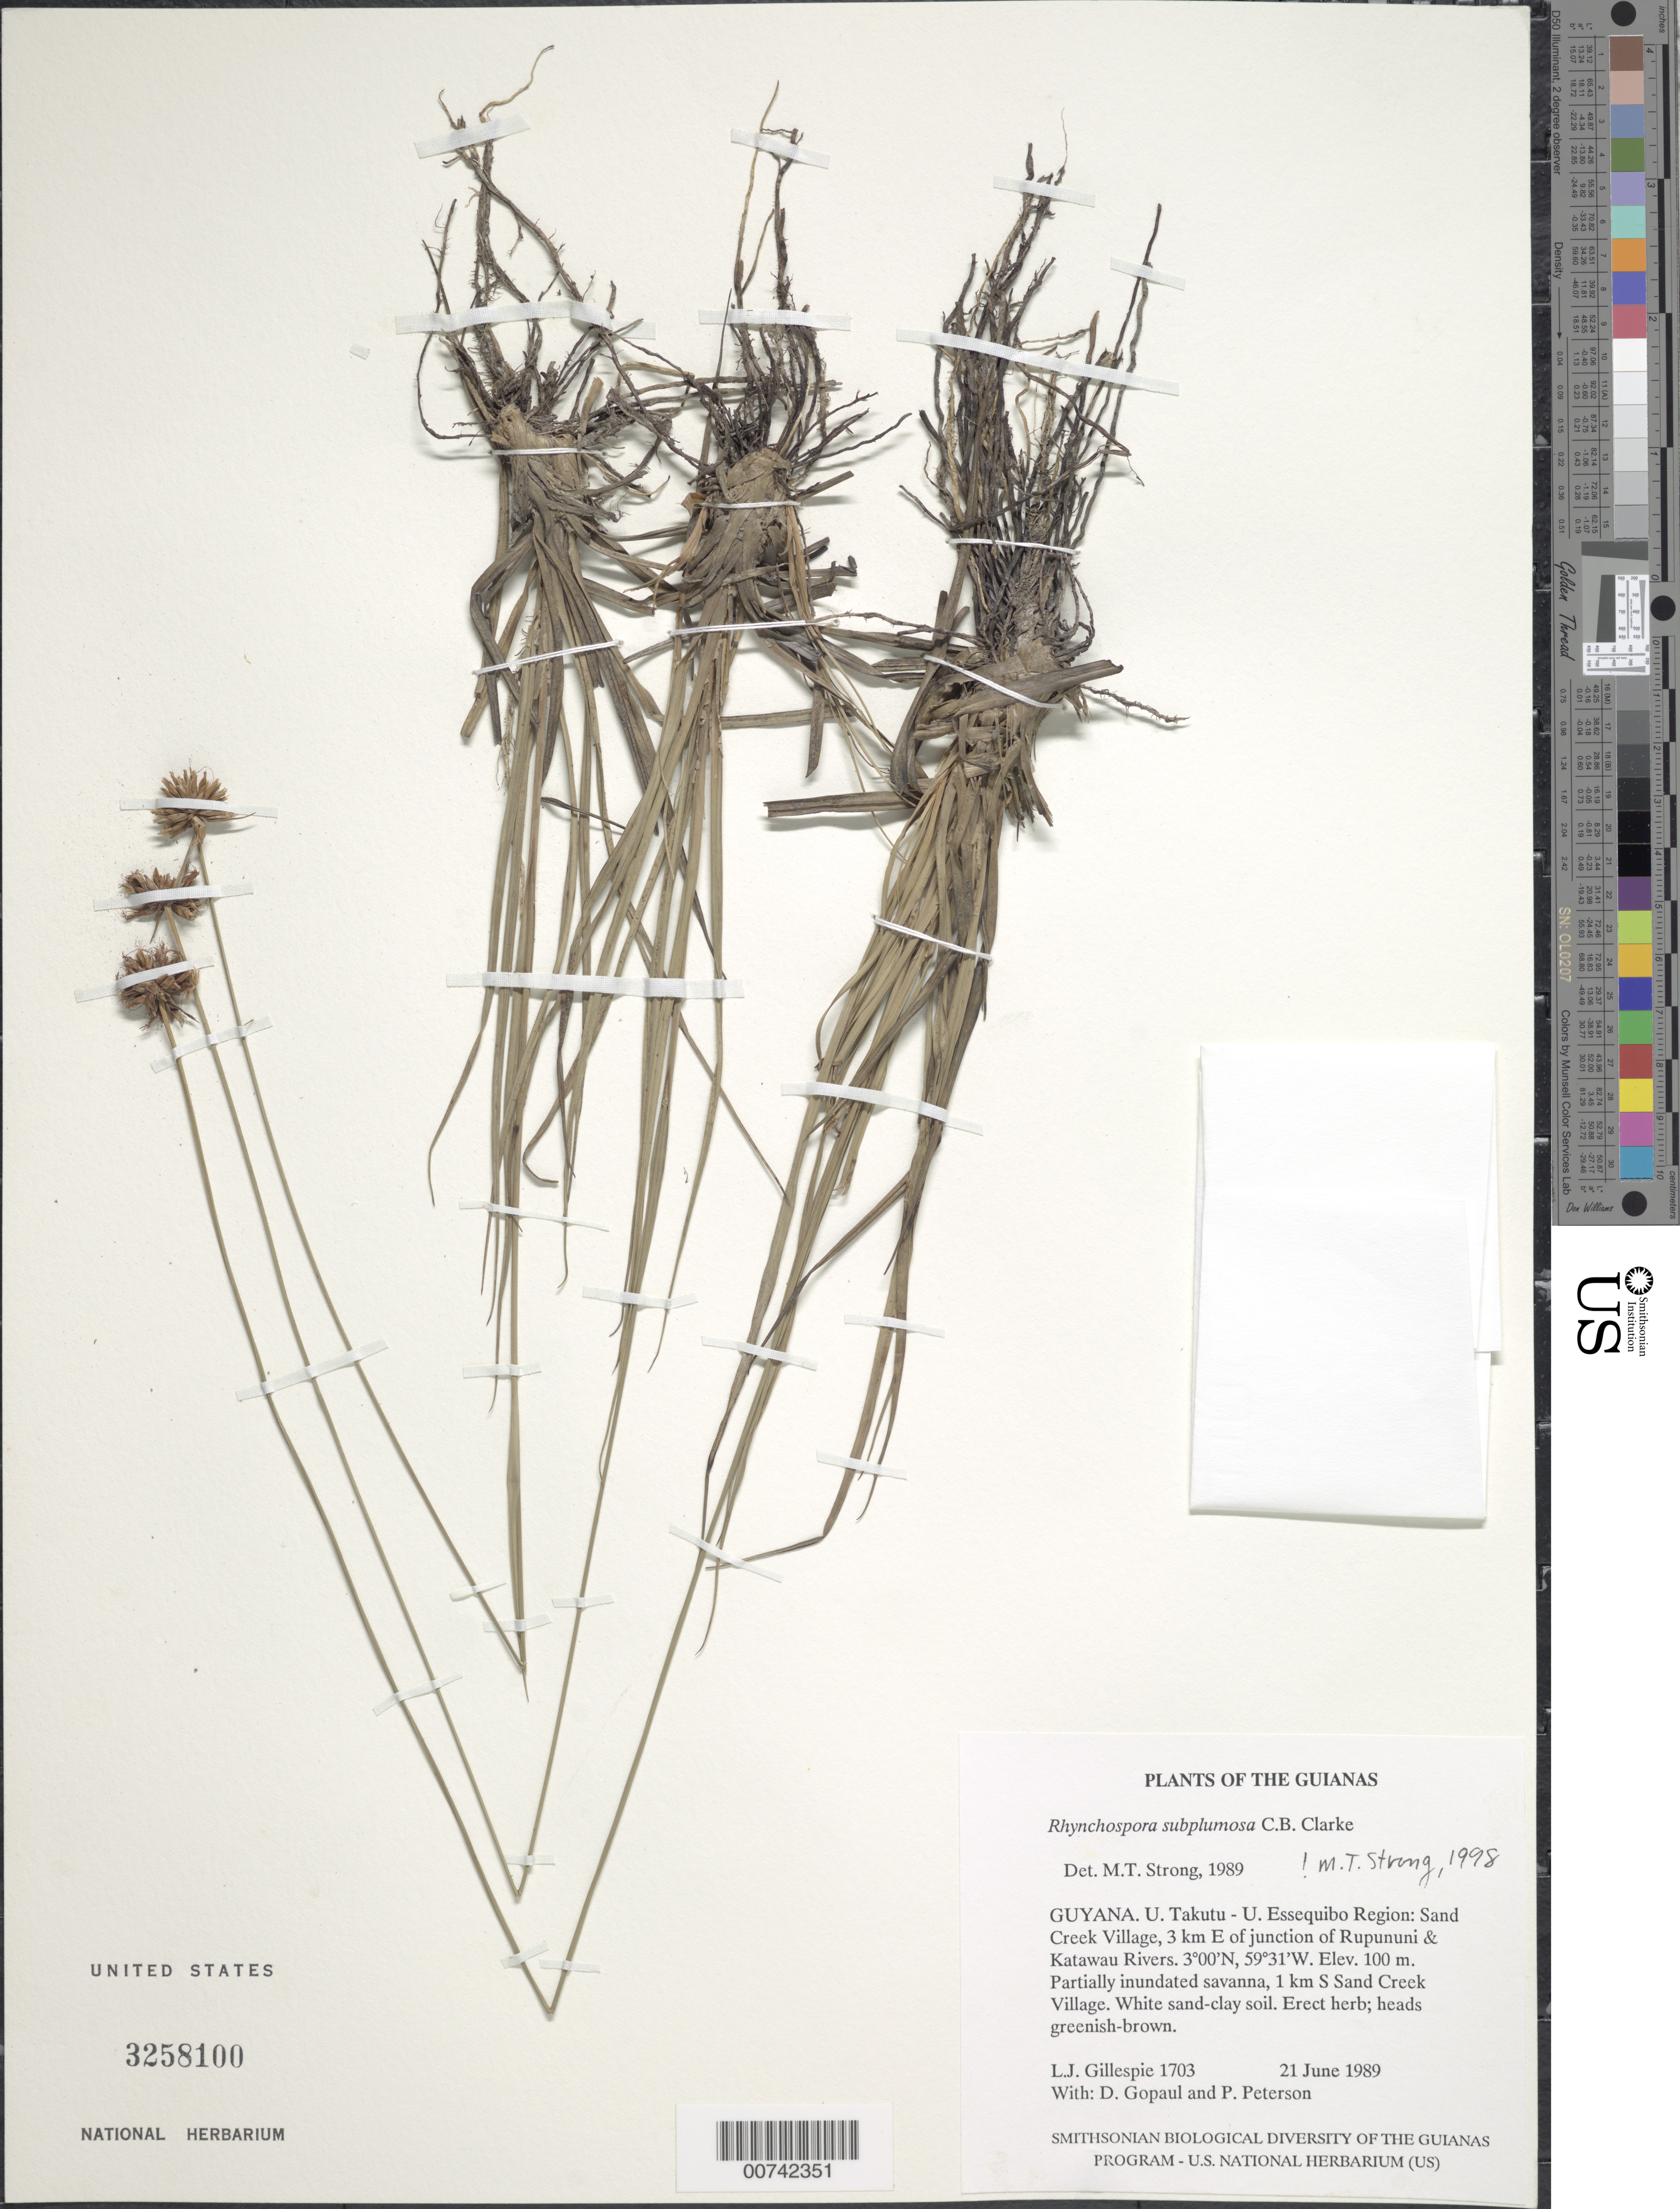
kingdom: Plantae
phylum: Tracheophyta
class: Liliopsida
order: Poales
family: Cyperaceae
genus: Rhynchospora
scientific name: Rhynchospora subplumosa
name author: C.B. Clarke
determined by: Alves, K.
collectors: L. J. Gillespie, D. Gopaul & P. M. Peterson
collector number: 1703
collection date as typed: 21 June 1989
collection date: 1989-06-21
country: Guyana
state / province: U. Takutu-U. Essequibo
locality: Sand Creek Village, 3 km E of junction of Rupununi & Katawau Rivers. 1 km S of village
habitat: Partially inundated savanna. White sand-clay soil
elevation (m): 100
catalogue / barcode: US 3258100